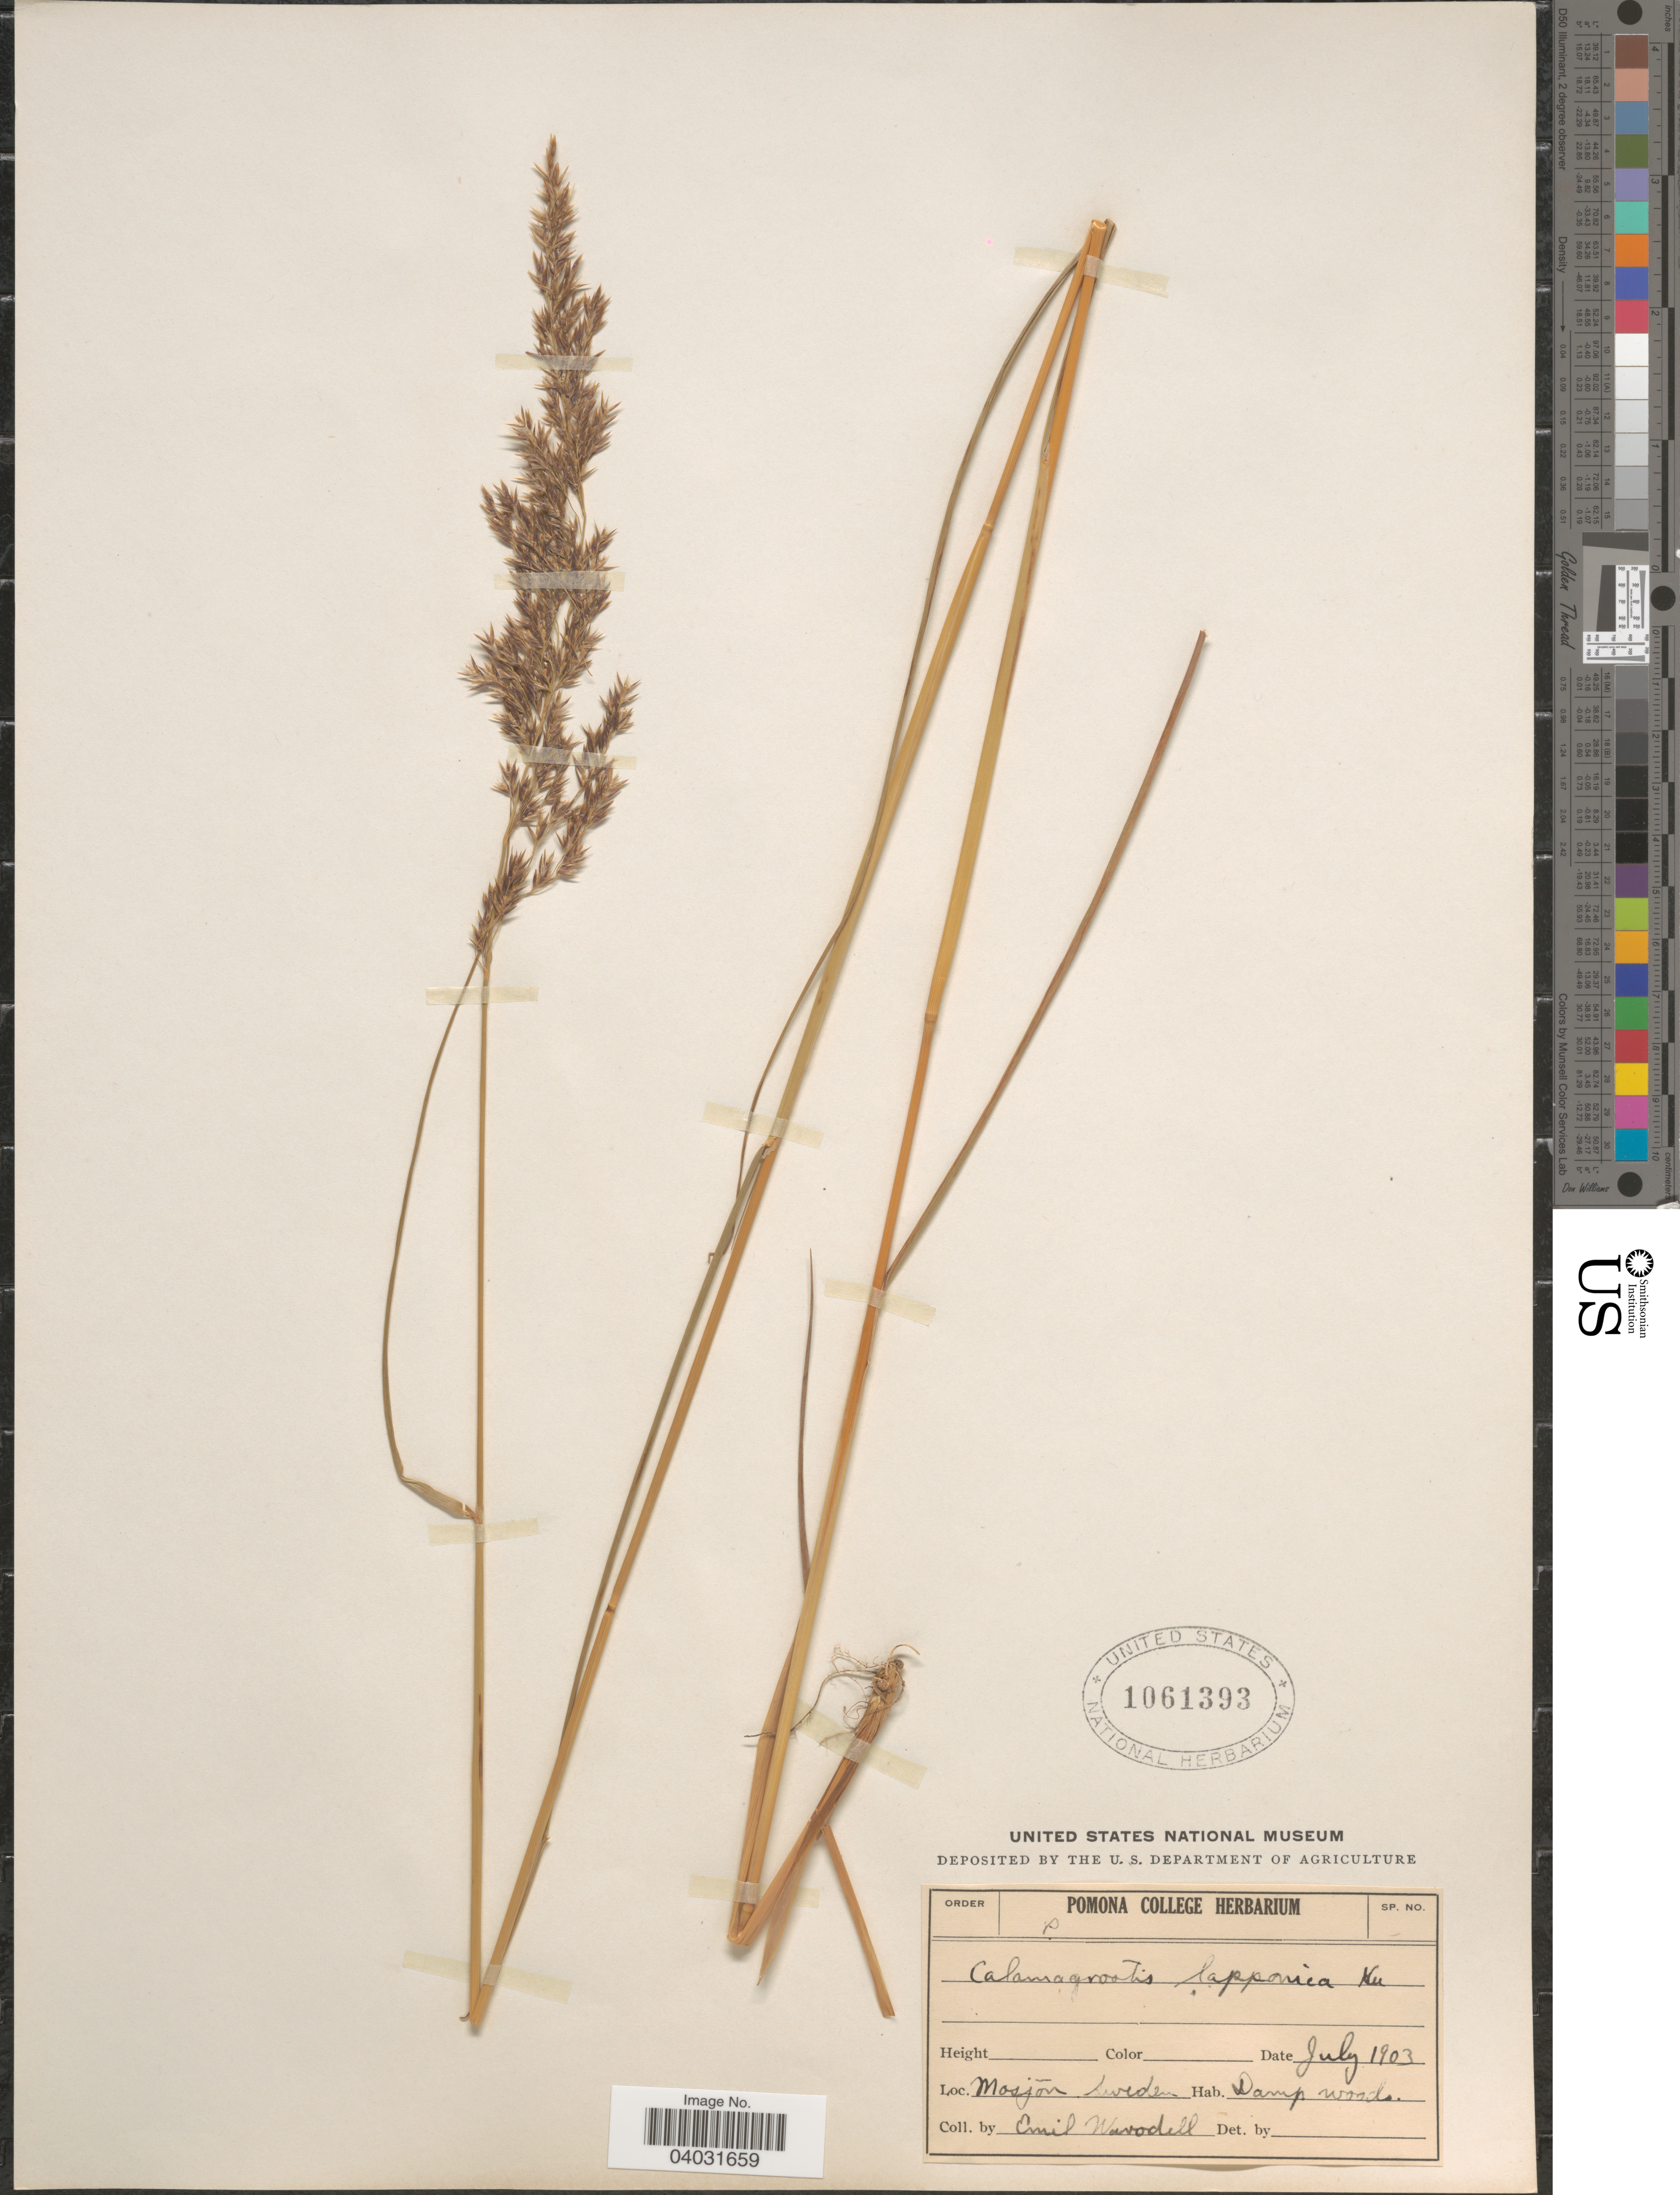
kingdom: Plantae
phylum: Tracheophyta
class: Liliopsida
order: Poales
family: Poaceae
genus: Calamagrostis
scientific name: Calamagrostis purpurea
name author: (Trin.) Trin.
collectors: E. Warodell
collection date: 1903-07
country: Sweden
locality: Mosjõn.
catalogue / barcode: US 1061393